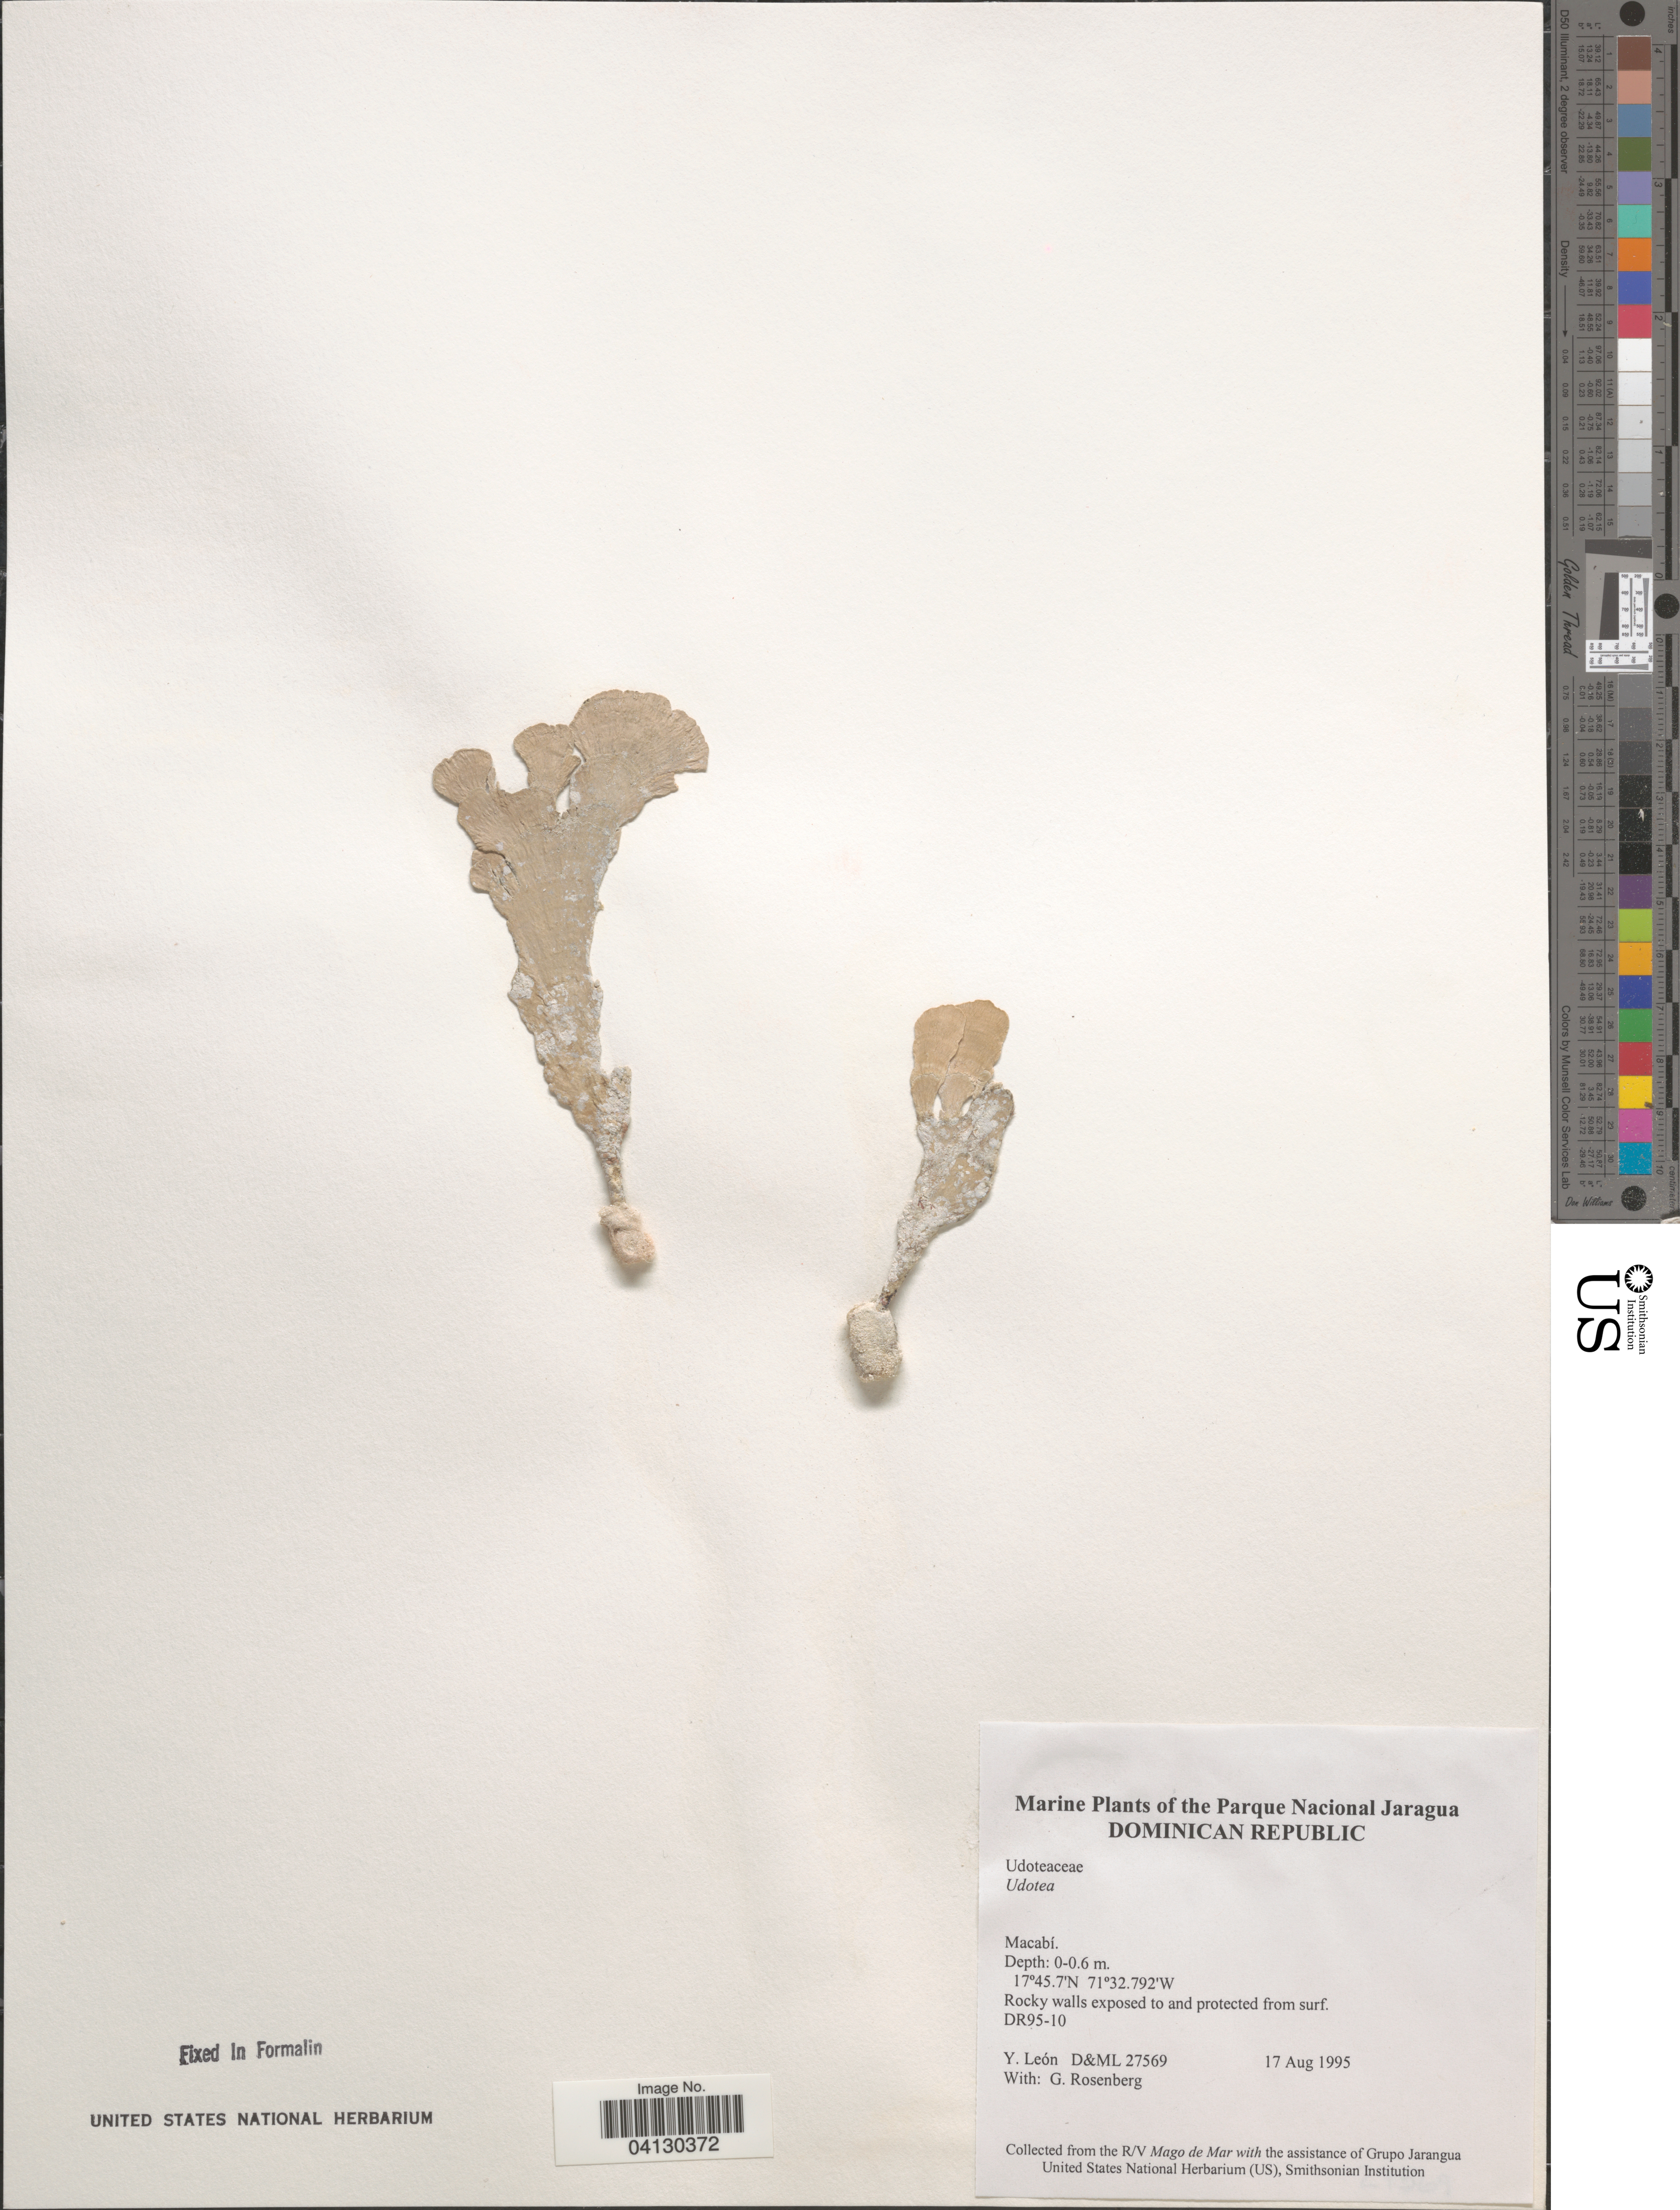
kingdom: Plantae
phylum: Chlorophyta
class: Ulvophyceae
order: Bryopsidales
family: Udoteaceae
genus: Udotea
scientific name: Udotea sp.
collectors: Y. León & G. Rosenberg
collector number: D&ML27569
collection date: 1995-08-17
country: Dominican Republic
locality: The Parque Nacional Jaragua. Macabí.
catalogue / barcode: US 328898